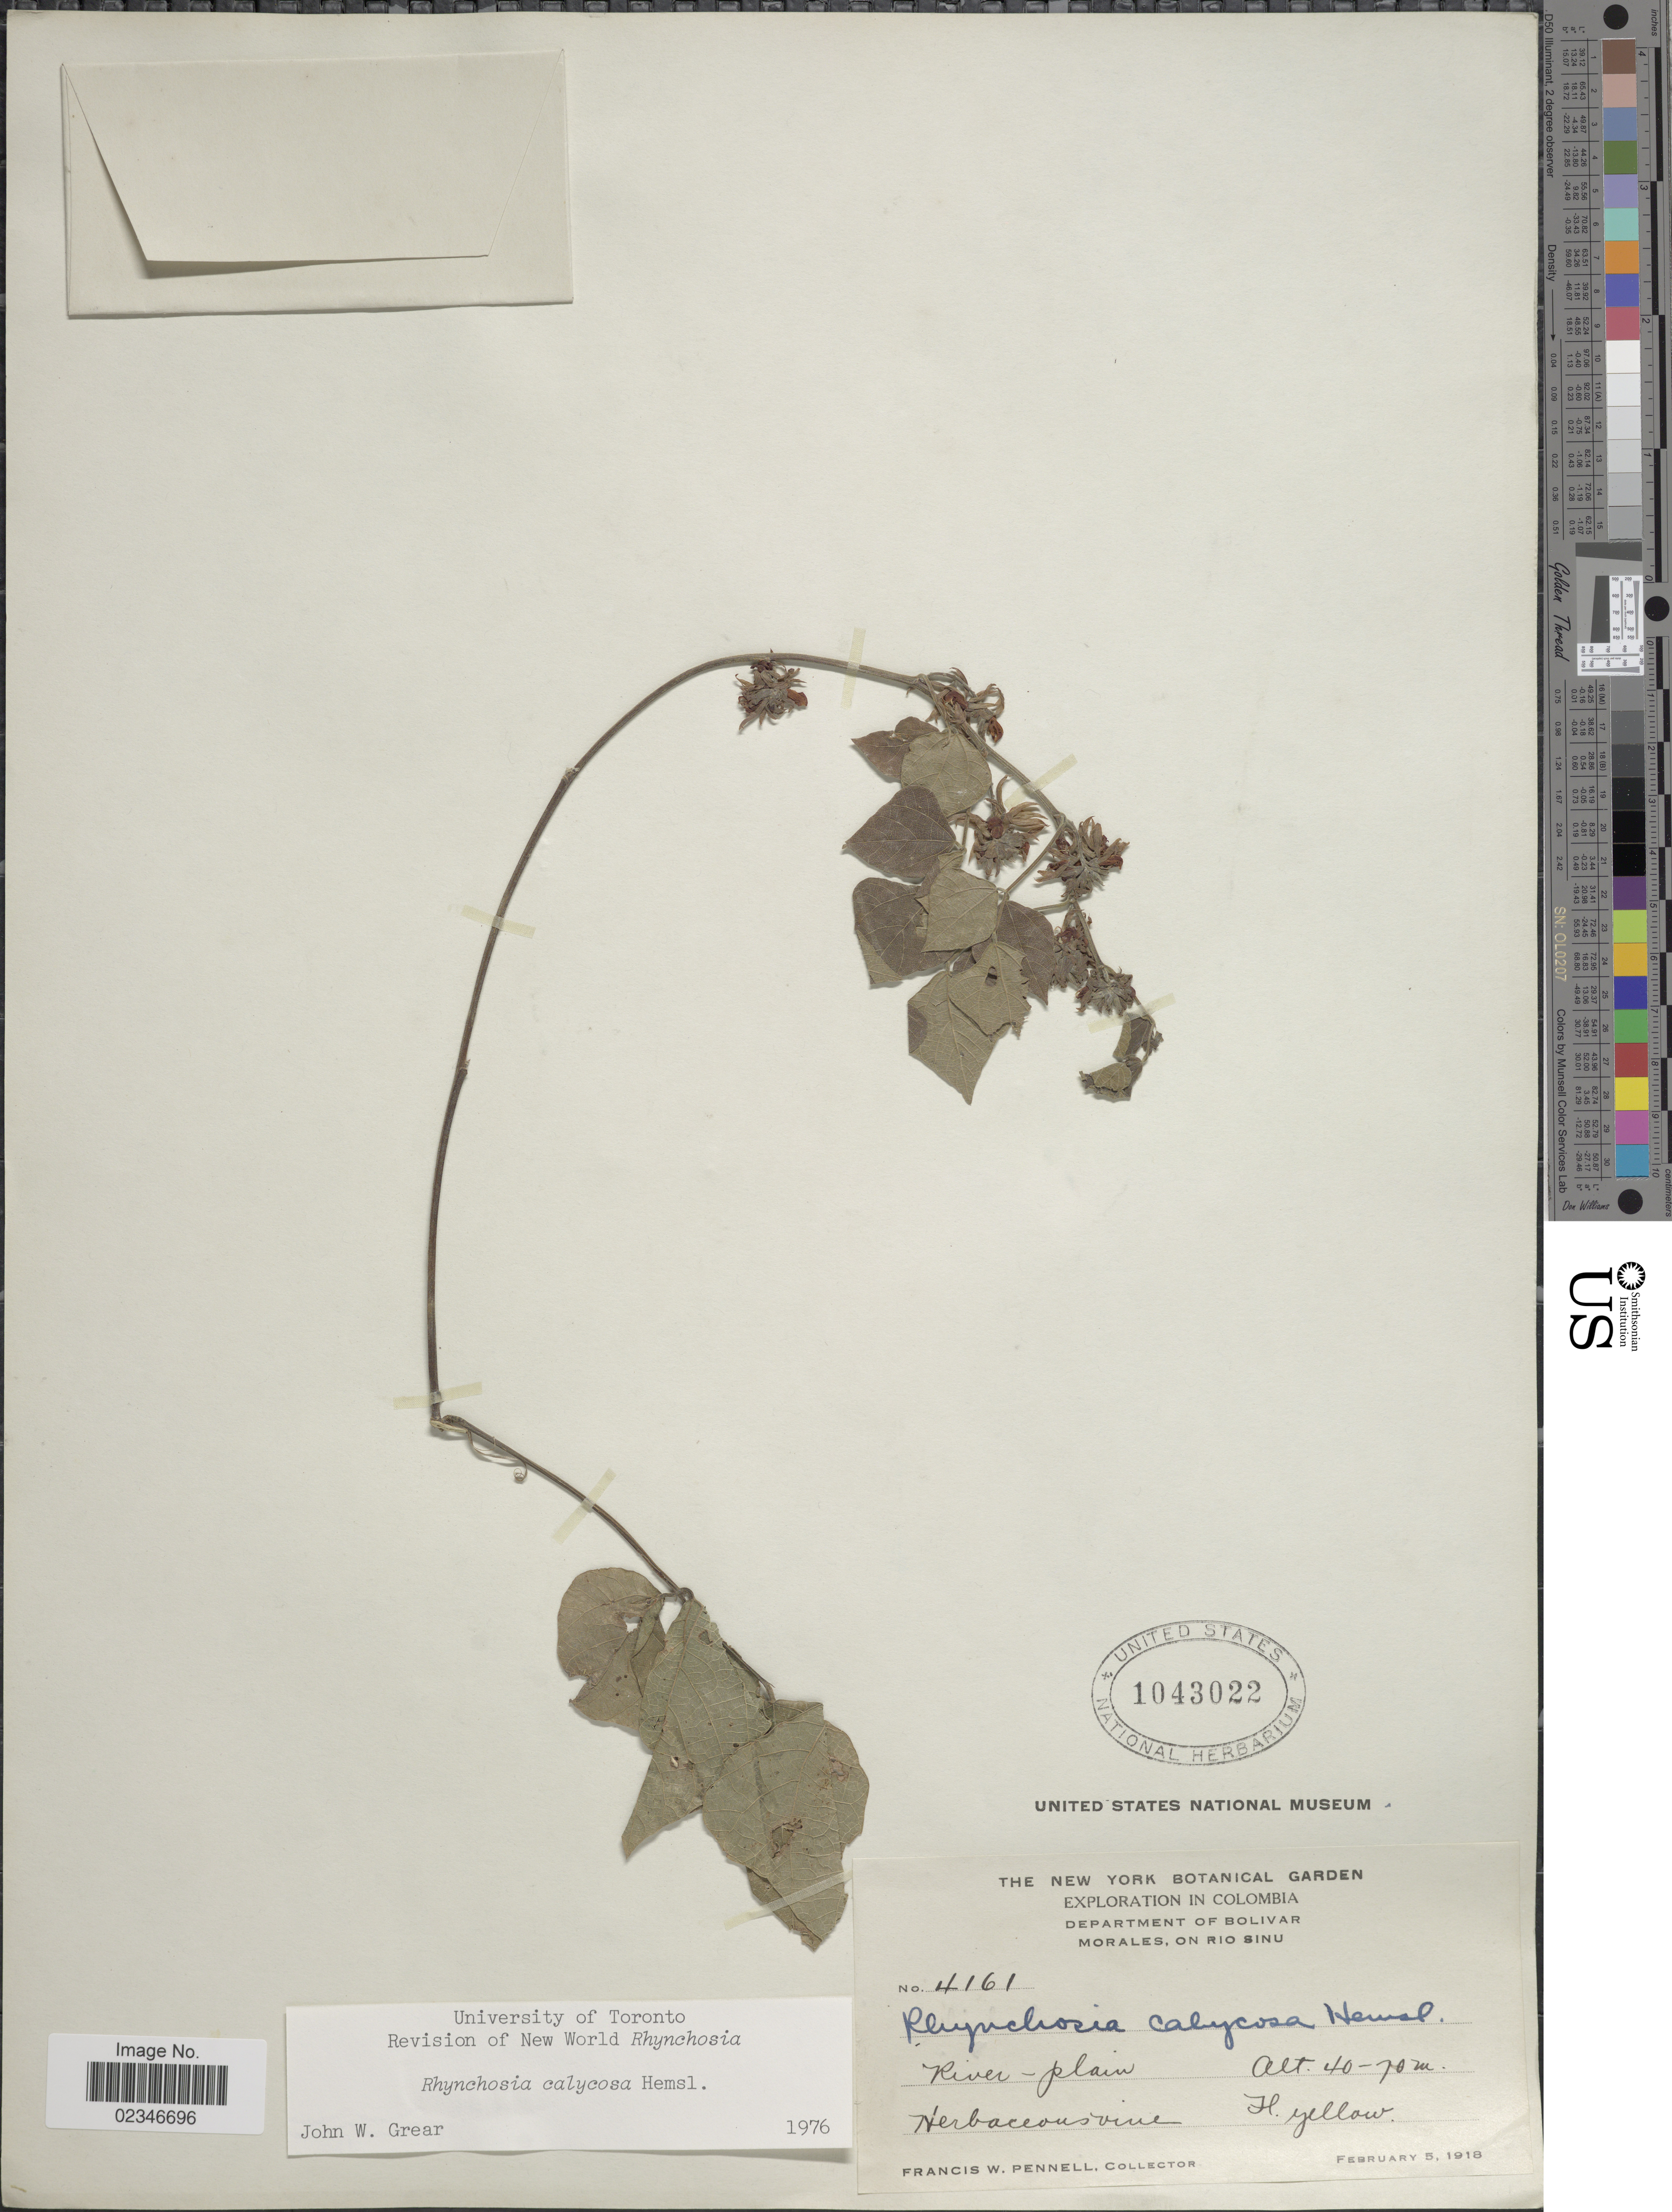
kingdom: Plantae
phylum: Tracheophyta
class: Magnoliopsida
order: Fabales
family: Fabaceae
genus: Rhynchosia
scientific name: Rhynchosia calycosa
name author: Hemsl.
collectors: F. W. Pennell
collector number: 4161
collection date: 1918-02-05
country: Colombia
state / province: Bolívar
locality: Department of Bolivar, Morales, On Rio Sinu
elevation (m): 40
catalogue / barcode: US 1043022